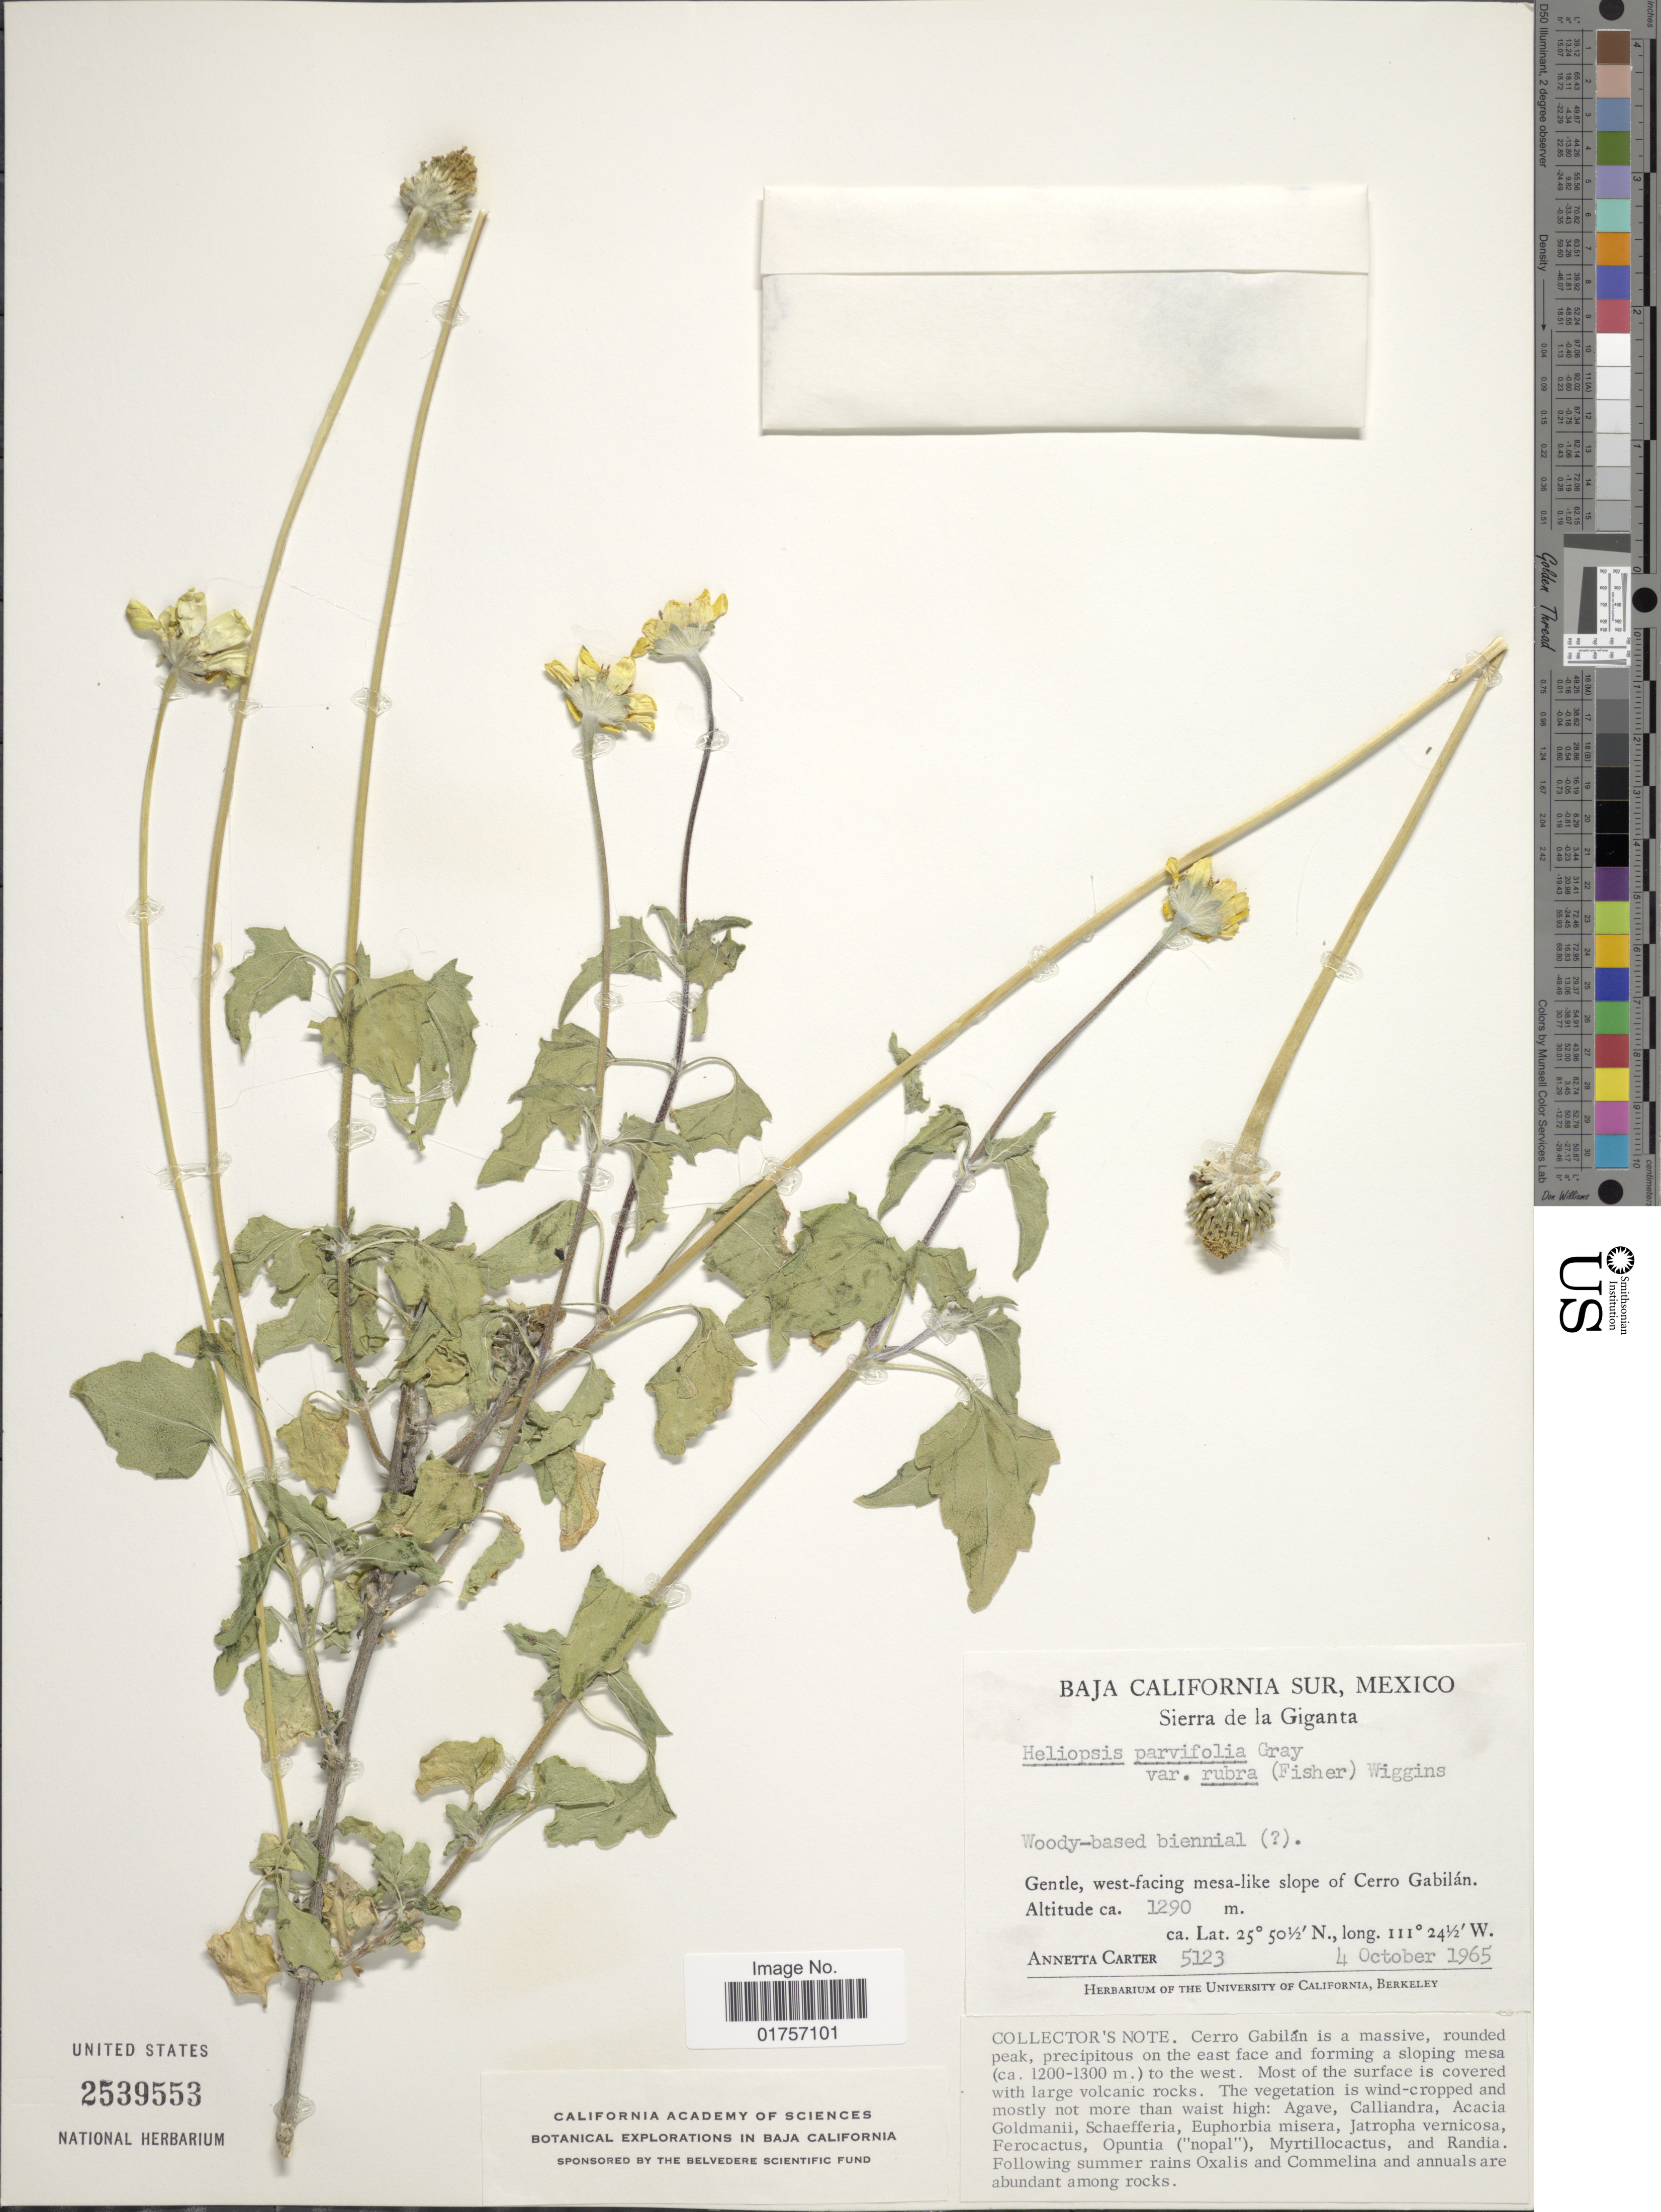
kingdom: Plantae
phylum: Tracheophyta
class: Magnoliopsida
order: Asterales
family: Asteraceae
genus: Heliopsis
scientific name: Heliopsis parvifolia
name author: A. Gray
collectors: A. Carter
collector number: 5123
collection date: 1965-10-04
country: Mexico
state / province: Baja California Sur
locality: Cerro Gabilán. Sierra de la Giganta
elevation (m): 1290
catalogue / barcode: US 2539553